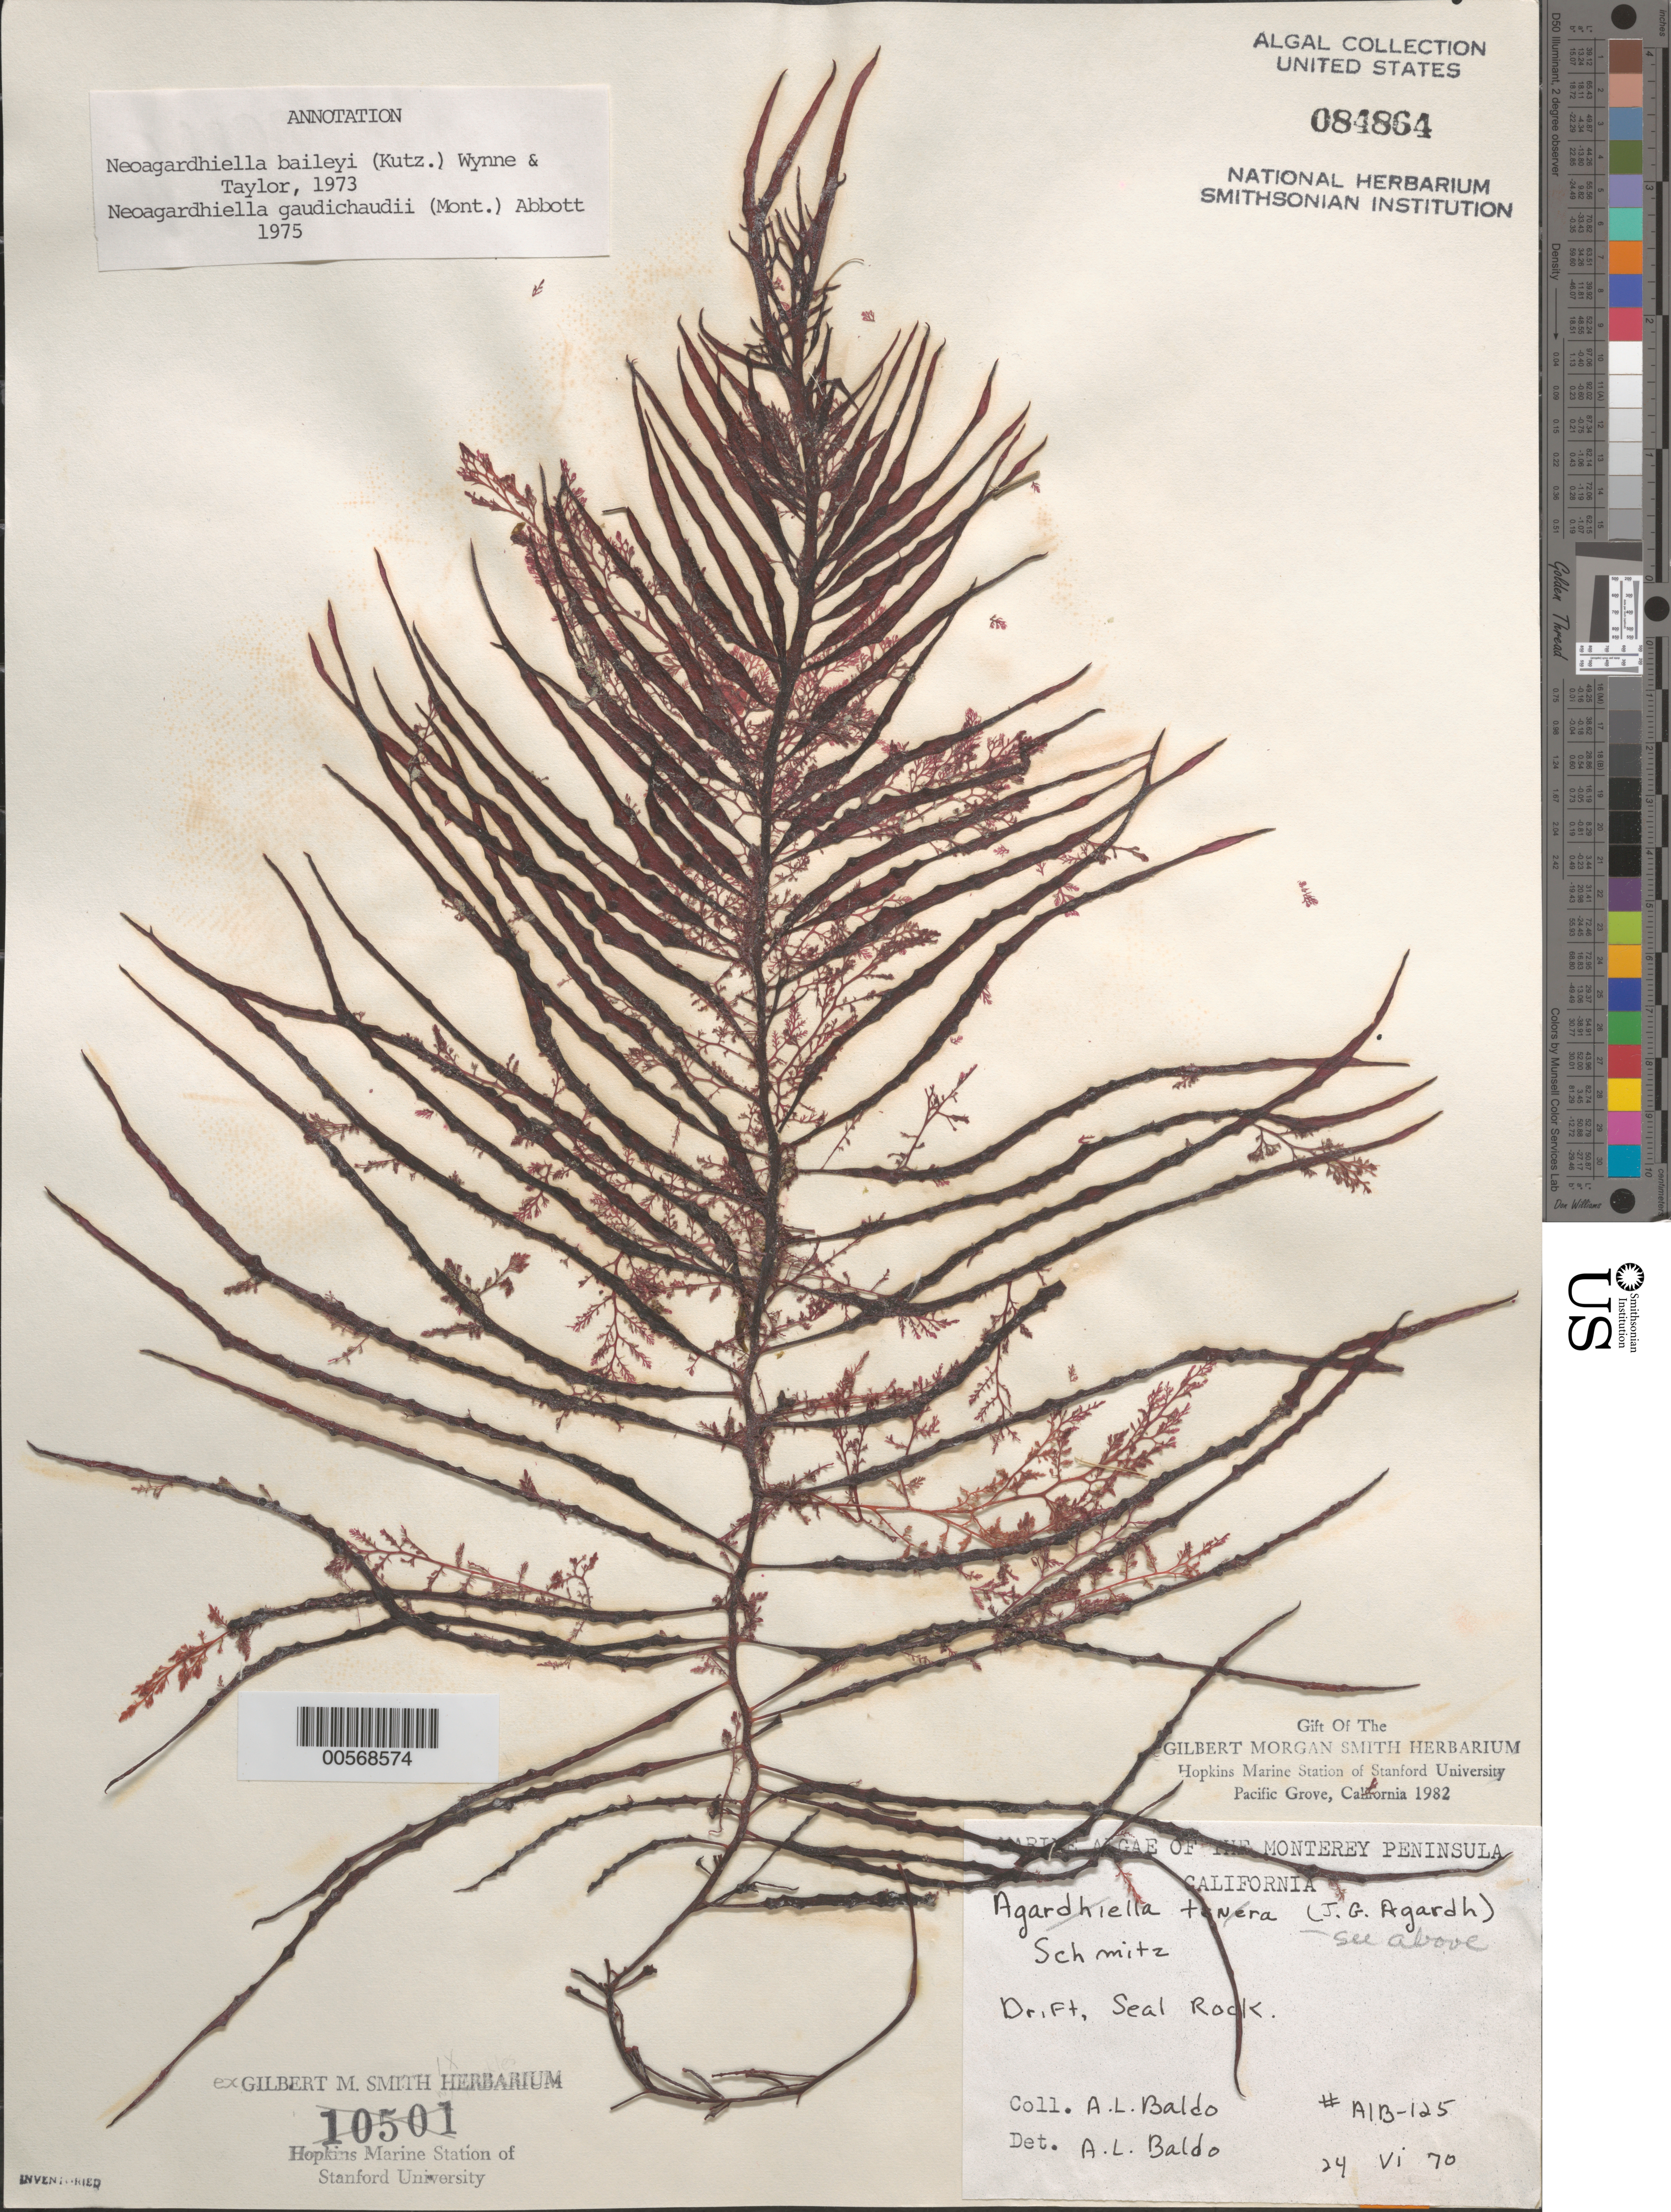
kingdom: Plantae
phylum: Rhodophyta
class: Florideophyceae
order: Gigartinales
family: Solieriaceae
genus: Sarcodiotheca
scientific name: Sarcodiotheca gaudichaudii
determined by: Algae name updating Project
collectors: A. Baldo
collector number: ALB 125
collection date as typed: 24 Jun 1970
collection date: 1970-06-24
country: United States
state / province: California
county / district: Monterey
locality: Seal Rock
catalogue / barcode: US 84864